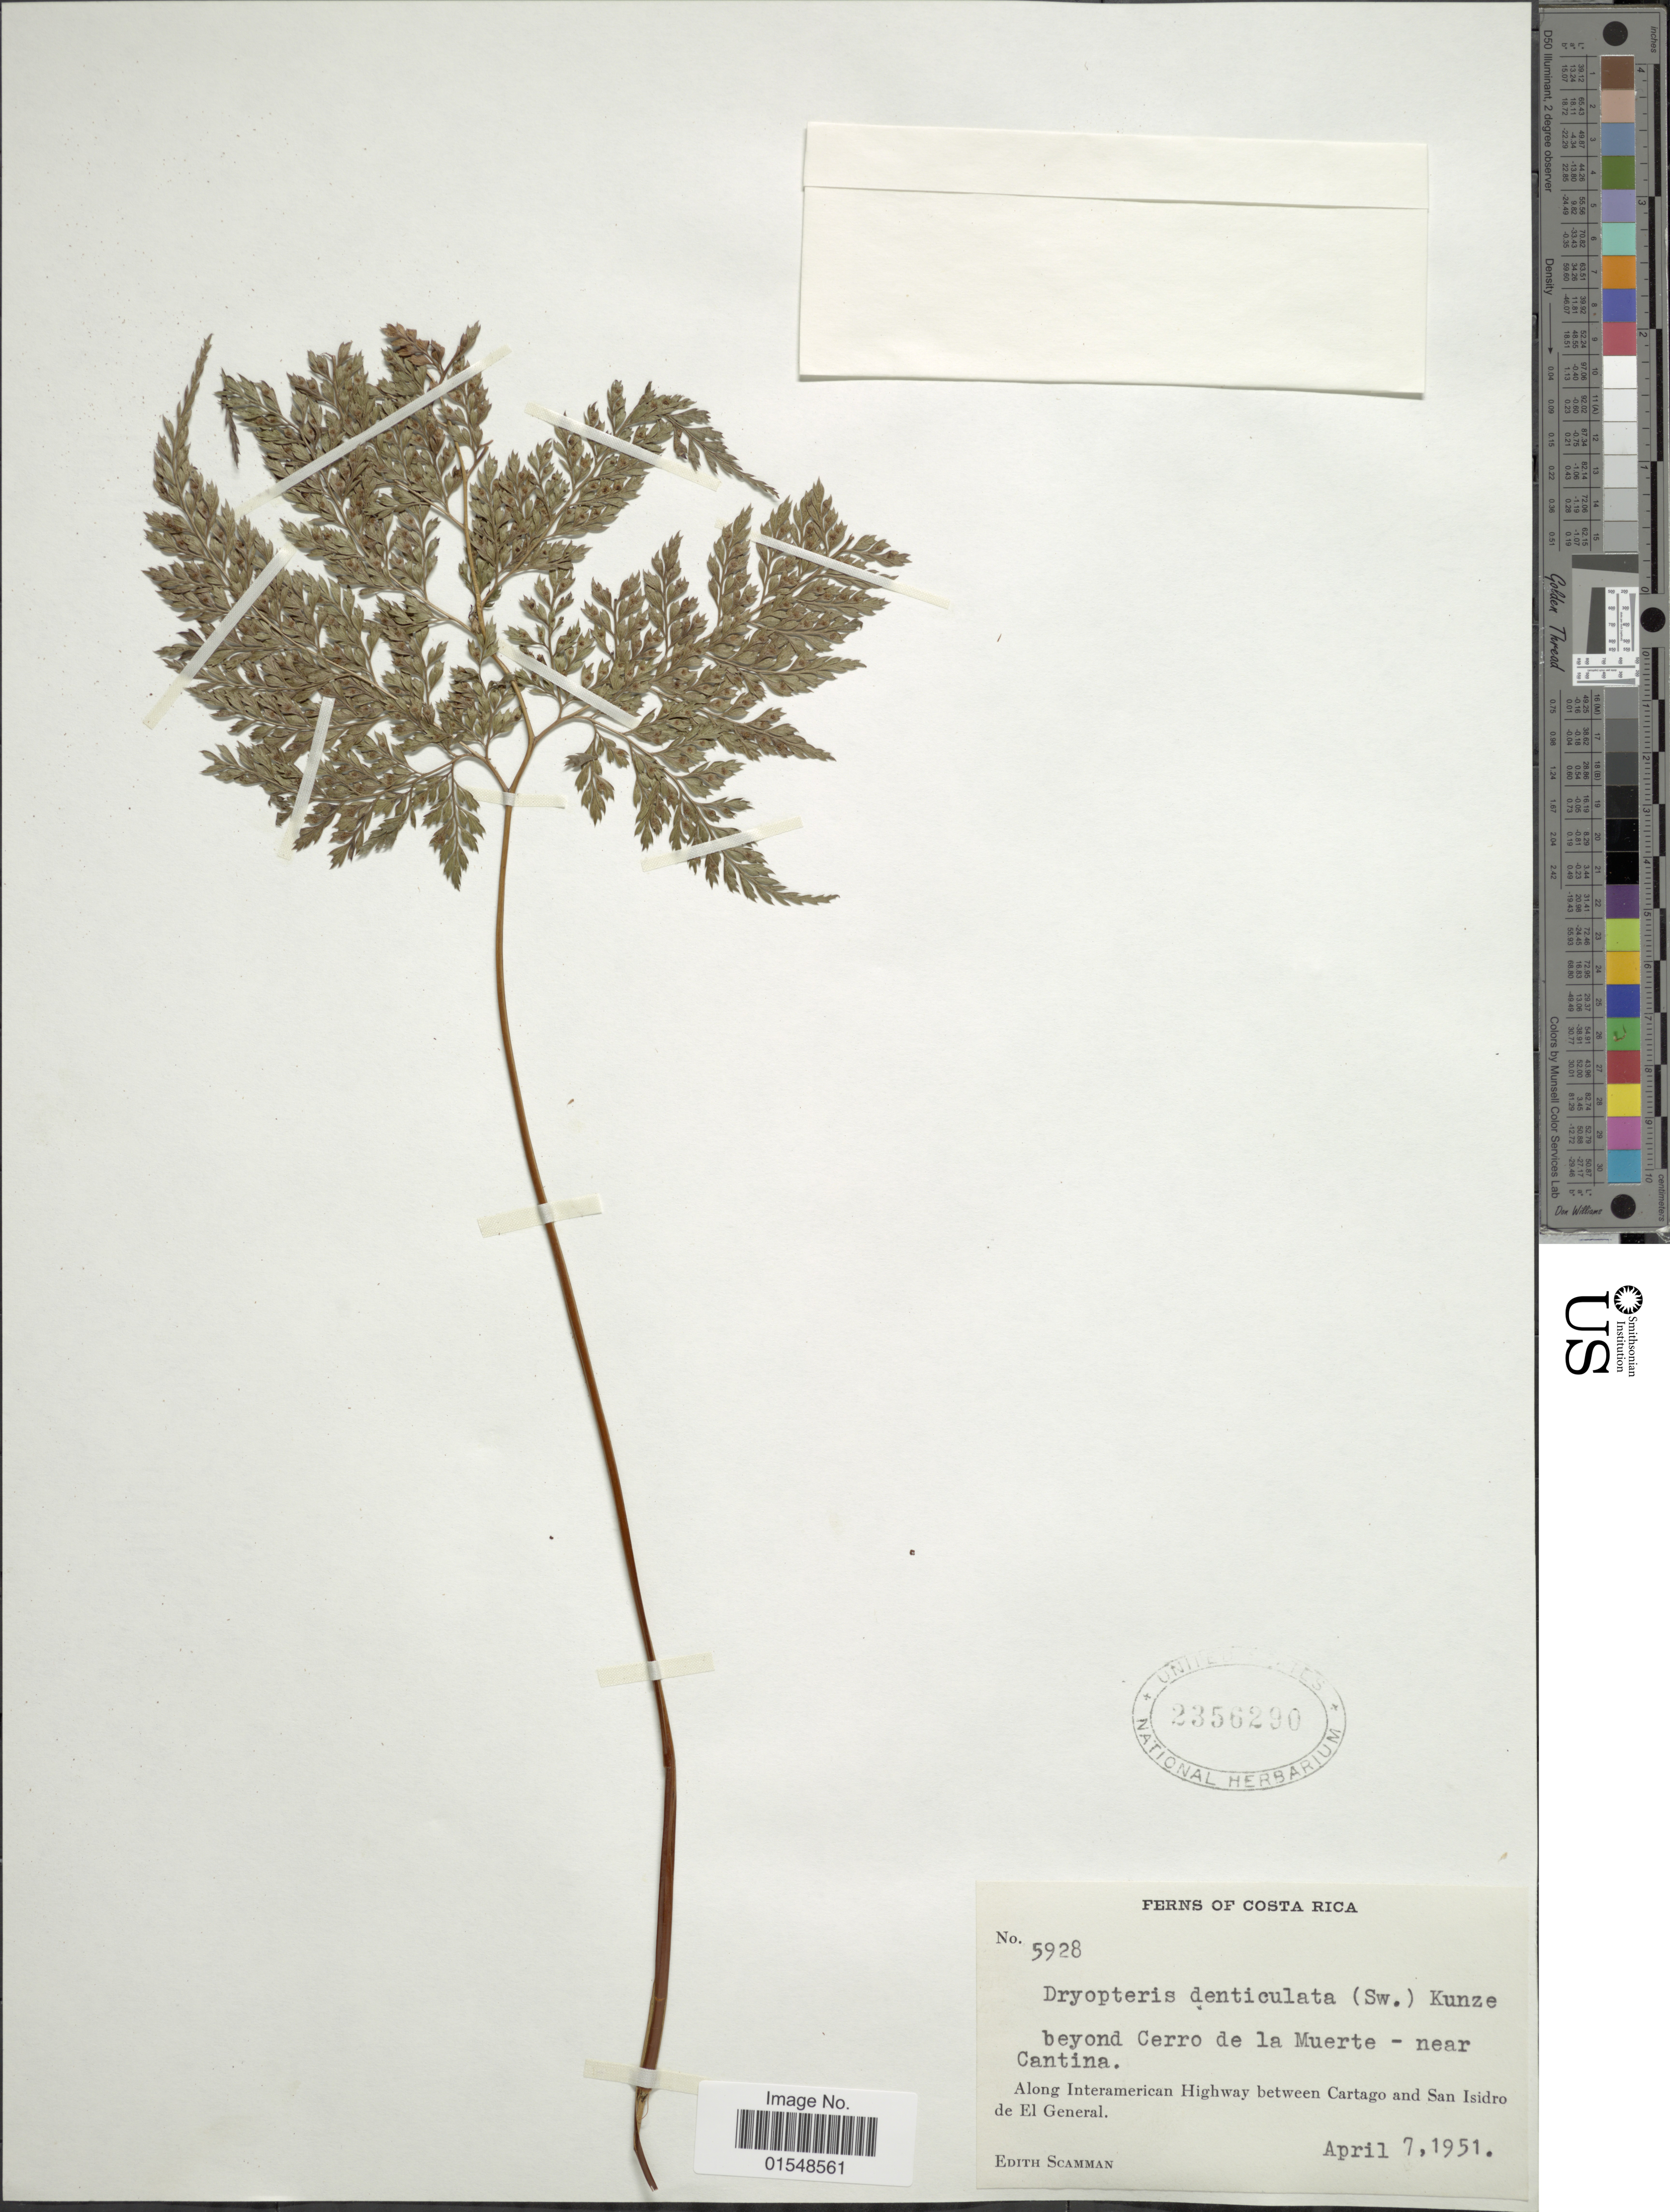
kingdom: Plantae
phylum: Tracheophyta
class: Polypodiopsida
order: Polypodiales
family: Dryopteridaceae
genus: Arachniodes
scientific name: Arachniodes denticulata var. barbensis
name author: (C. Chr.) Lellinger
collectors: E. Scamman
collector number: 5928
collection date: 1951-04-07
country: Costa Rica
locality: Beyond Cerro de la Muerte, near Cantina, along Interamerican Highway between Cartago and San Isidro de El General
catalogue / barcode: US 2356290